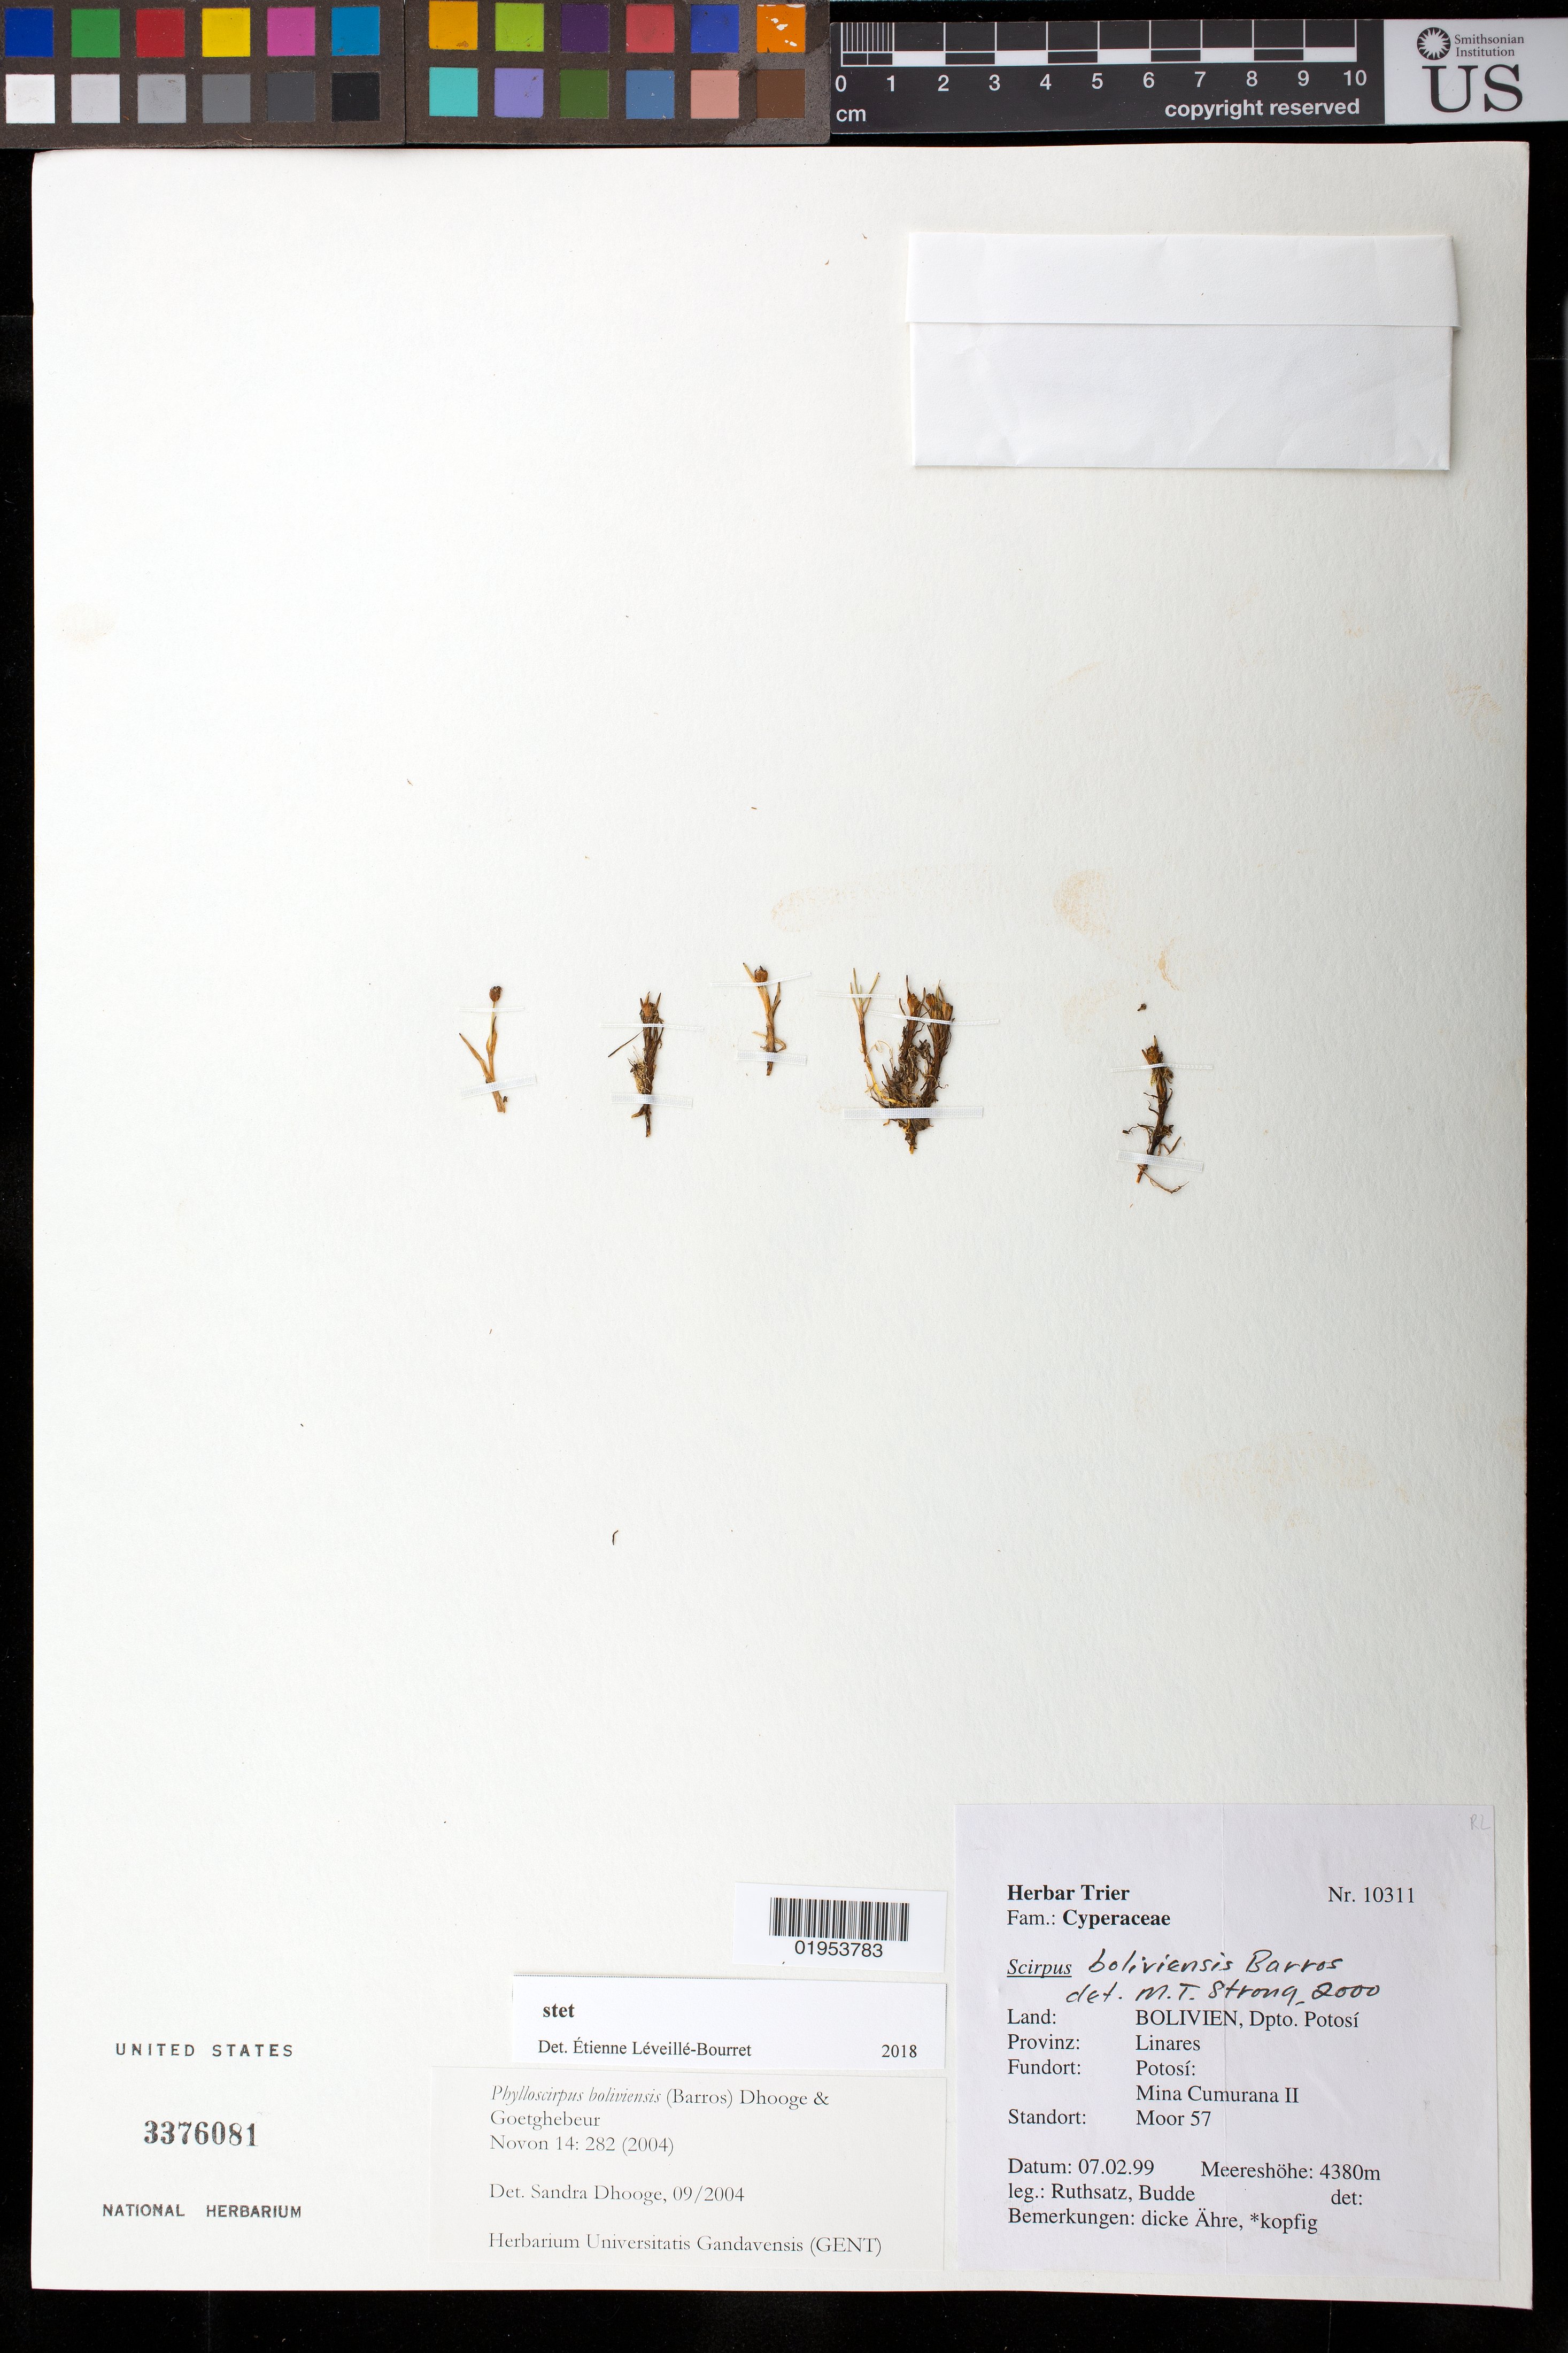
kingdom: Plantae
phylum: Tracheophyta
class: Liliopsida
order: Poales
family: Cyperaceae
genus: Phylloscirpus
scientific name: Phylloscirpus boliviensis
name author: (Barros) Dhooge & Goetgh.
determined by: Dhooge, S.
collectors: B. Ruthsatz & -- Budde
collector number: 10311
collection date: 1999-02-09 or 1999-09-02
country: Bolivia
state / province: Potosi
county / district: Quijarro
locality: Potosí --> Uyuni: Abzweigung --> Tolapampa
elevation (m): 3700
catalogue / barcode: US 3376081